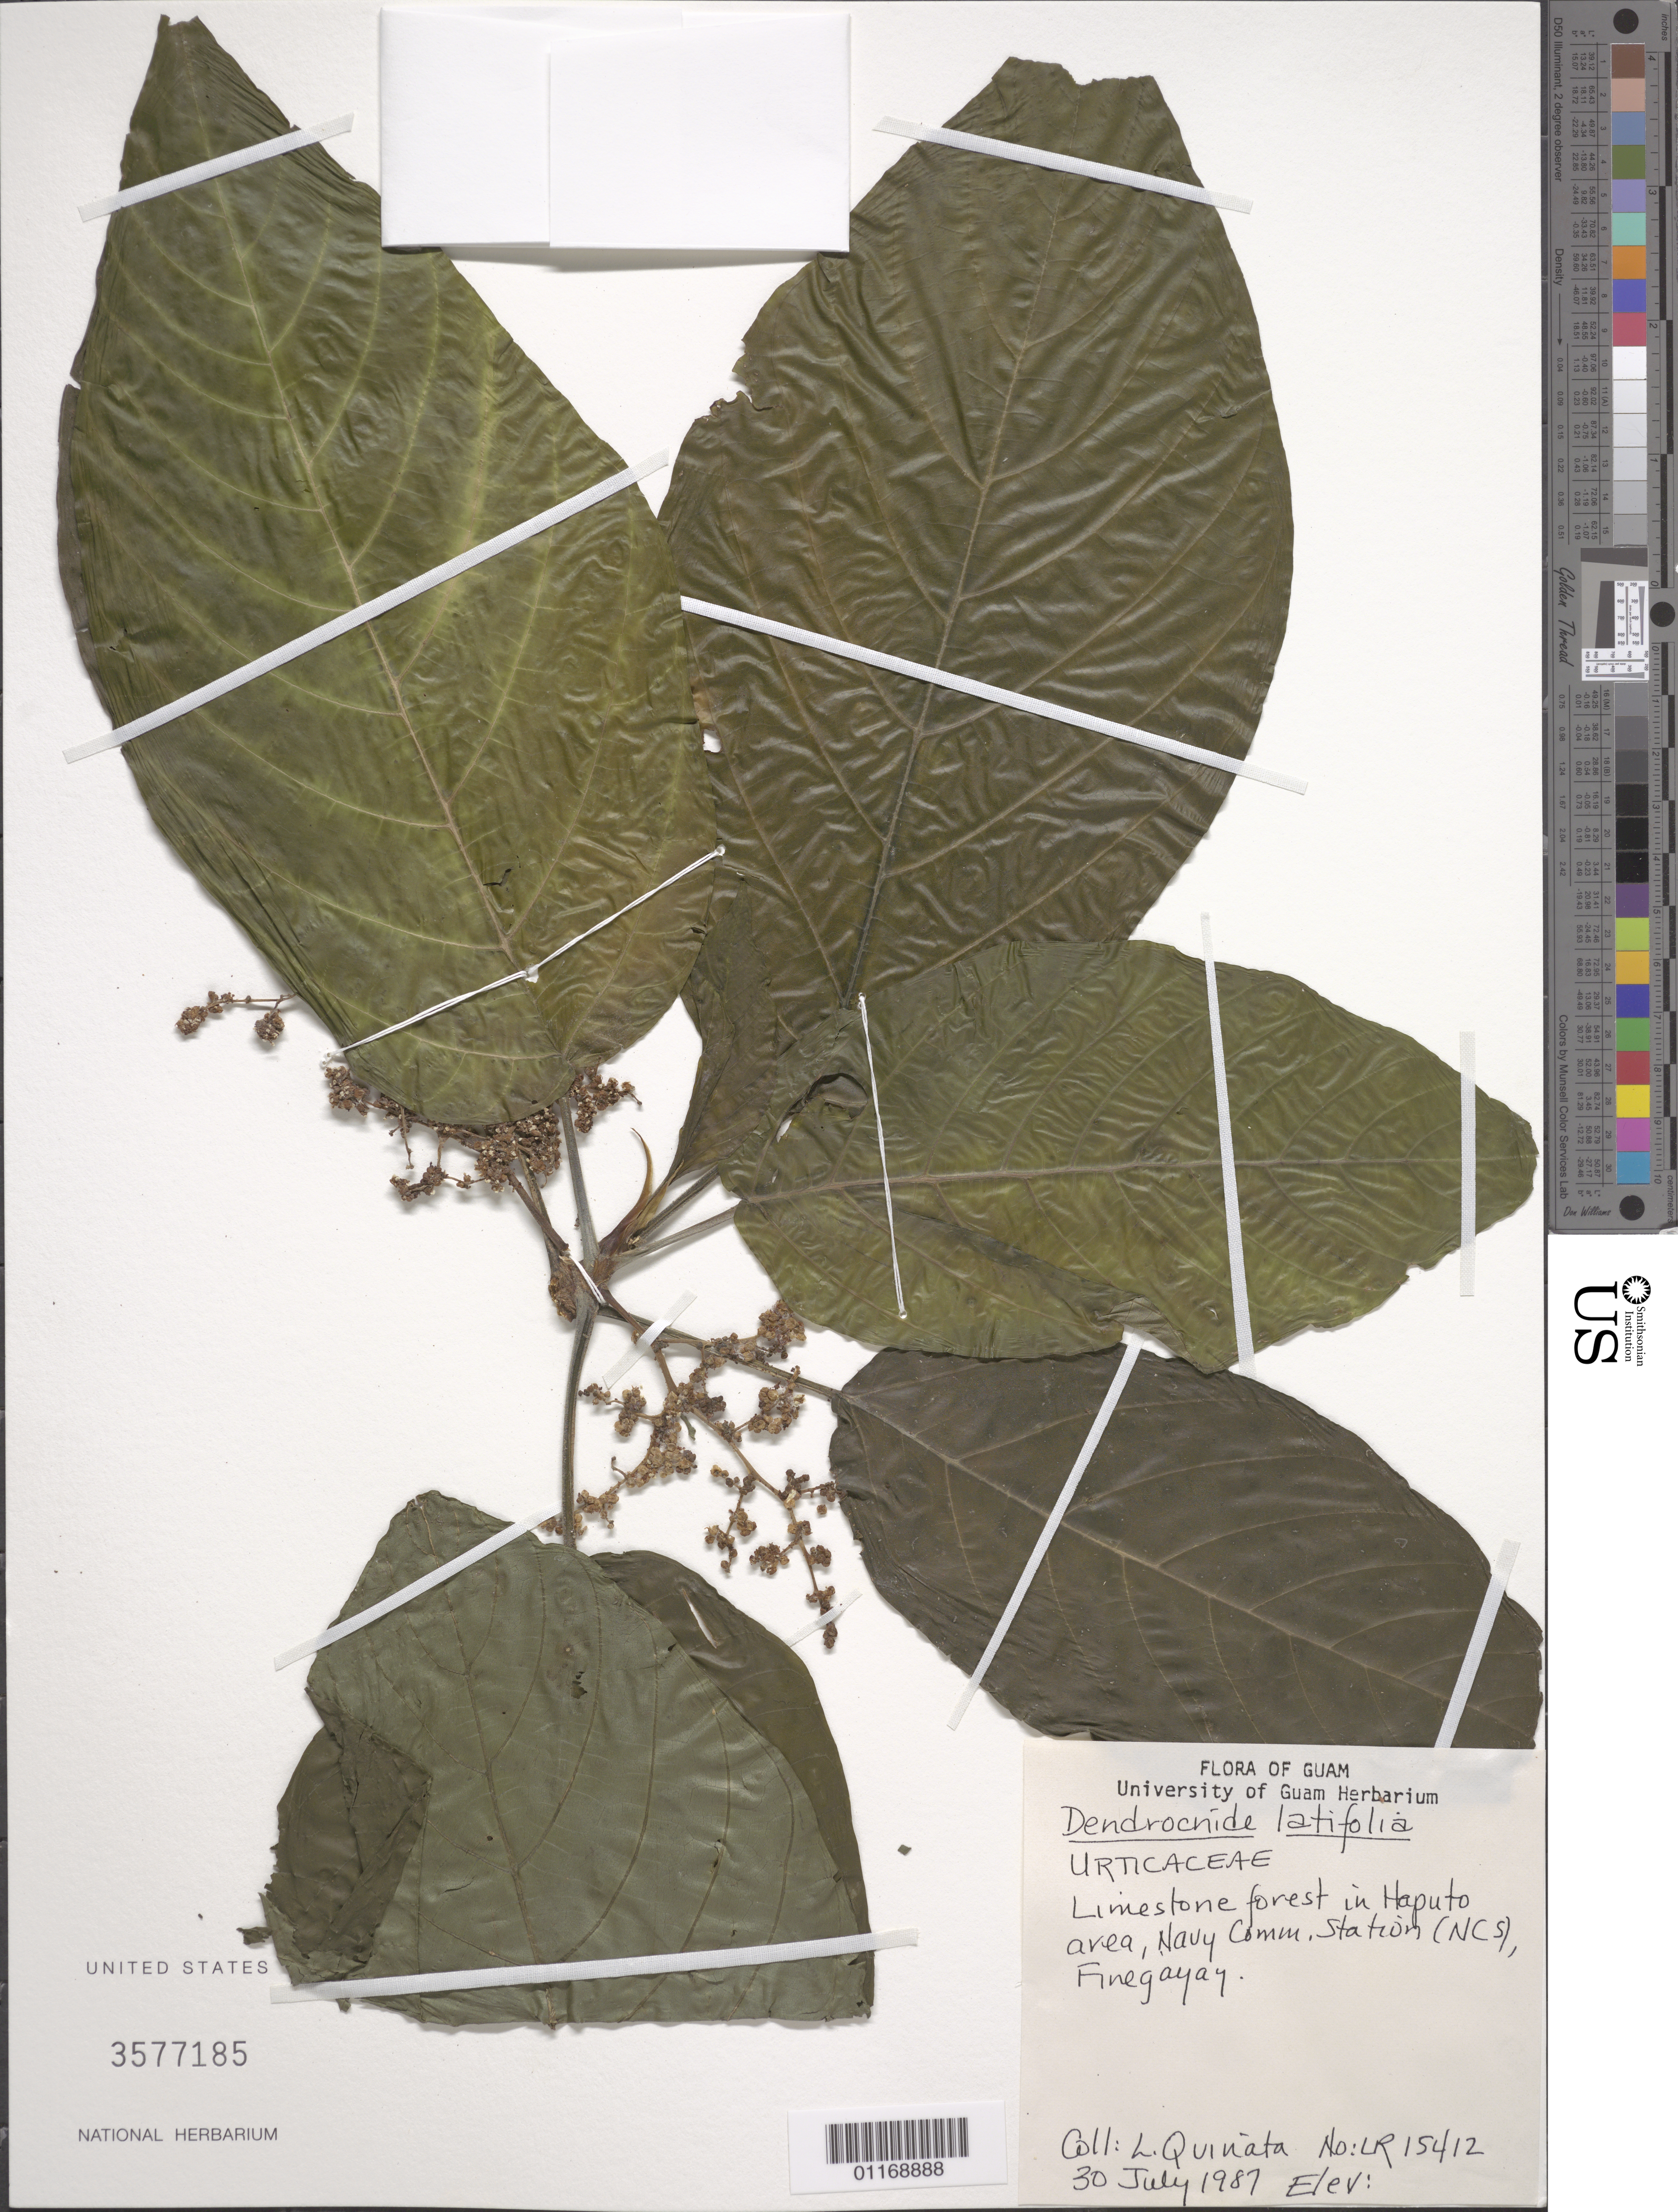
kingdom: Plantae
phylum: Tracheophyta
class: Magnoliopsida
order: Rosales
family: Urticaceae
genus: Dendrocnide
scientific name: Dendrocnide latifolia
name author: (Gaudich.) Chew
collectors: L. Quinata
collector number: LR15412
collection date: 1987-07-30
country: Guam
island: Guam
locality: Haputo area, Navy Comm. Station (NCS), Finegayay.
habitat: Limestone forest.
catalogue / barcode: US 3577185